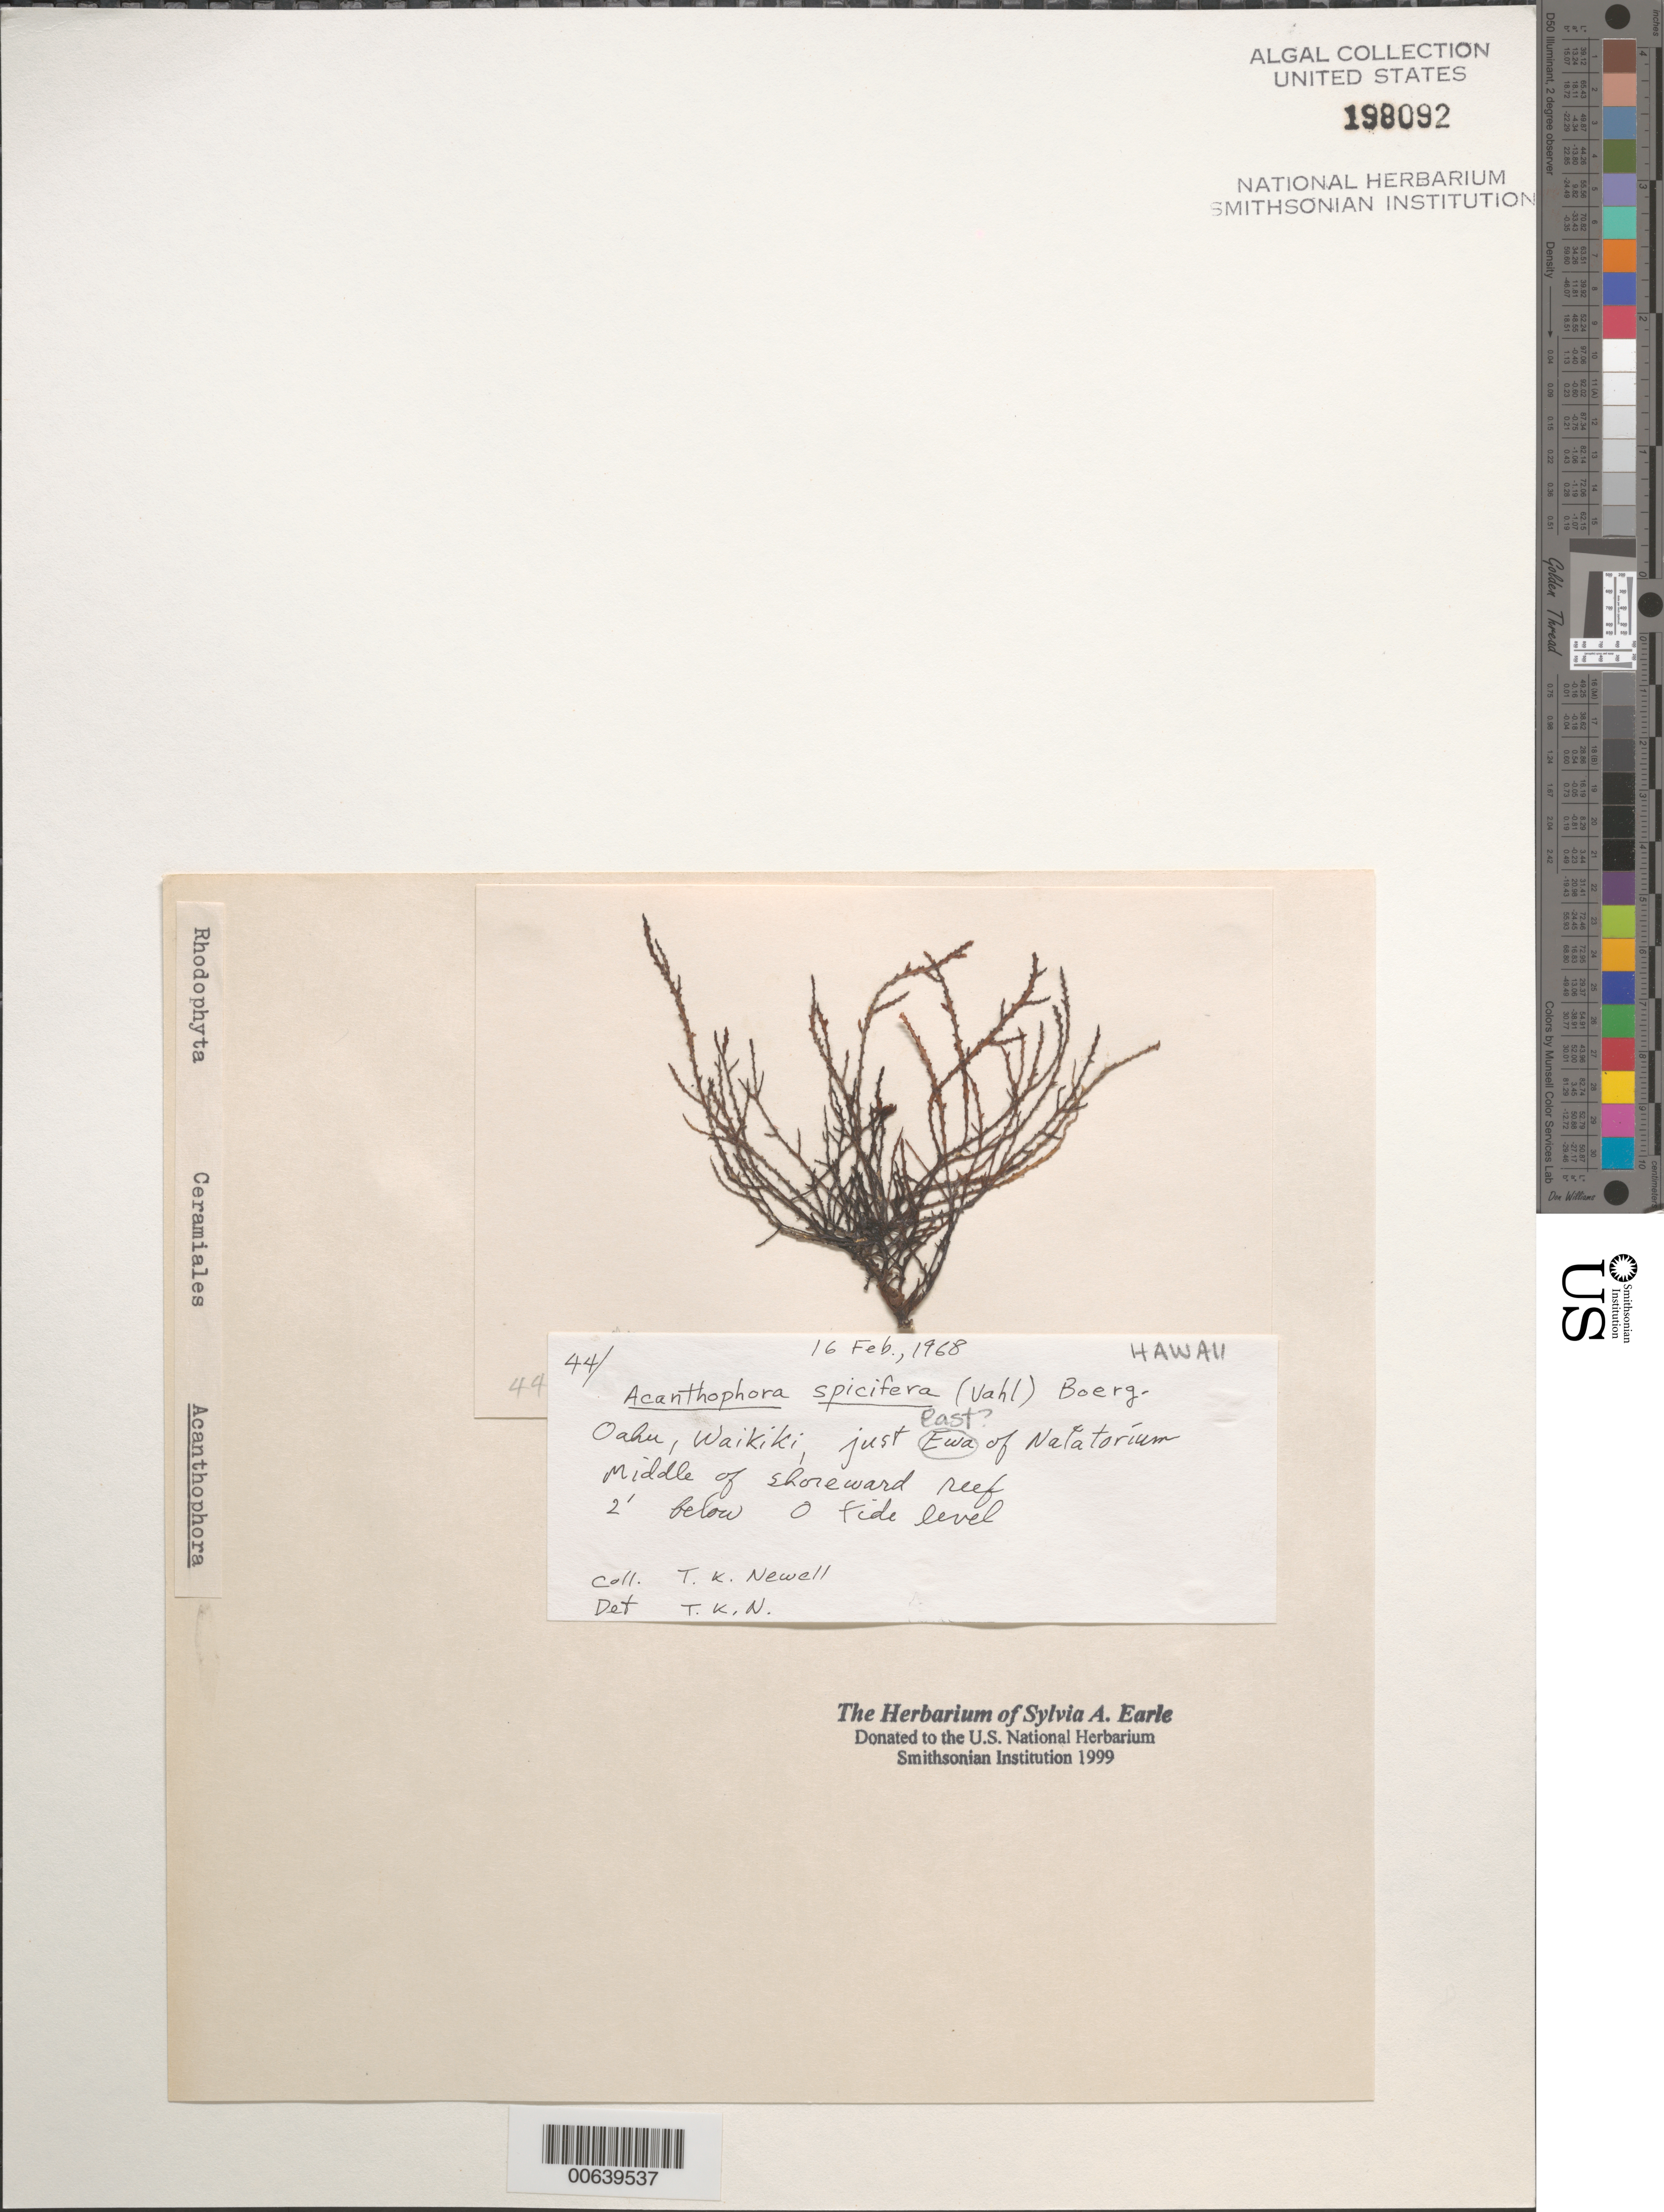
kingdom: Plantae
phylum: Rhodophyta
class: Florideophyceae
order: Ceramiales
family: Rhodomelaceae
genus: Acanthophora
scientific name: Acanthophora spicifera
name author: (Vahl) Børgesen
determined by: Newell, Thomas K.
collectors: T. K. Newell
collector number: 44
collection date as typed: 16 Feb 1968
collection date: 1968-02-16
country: United States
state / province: Hawaii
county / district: Honolulu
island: Oahu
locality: Waikiki just east or Ewa of Natatorium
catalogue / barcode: US 198092